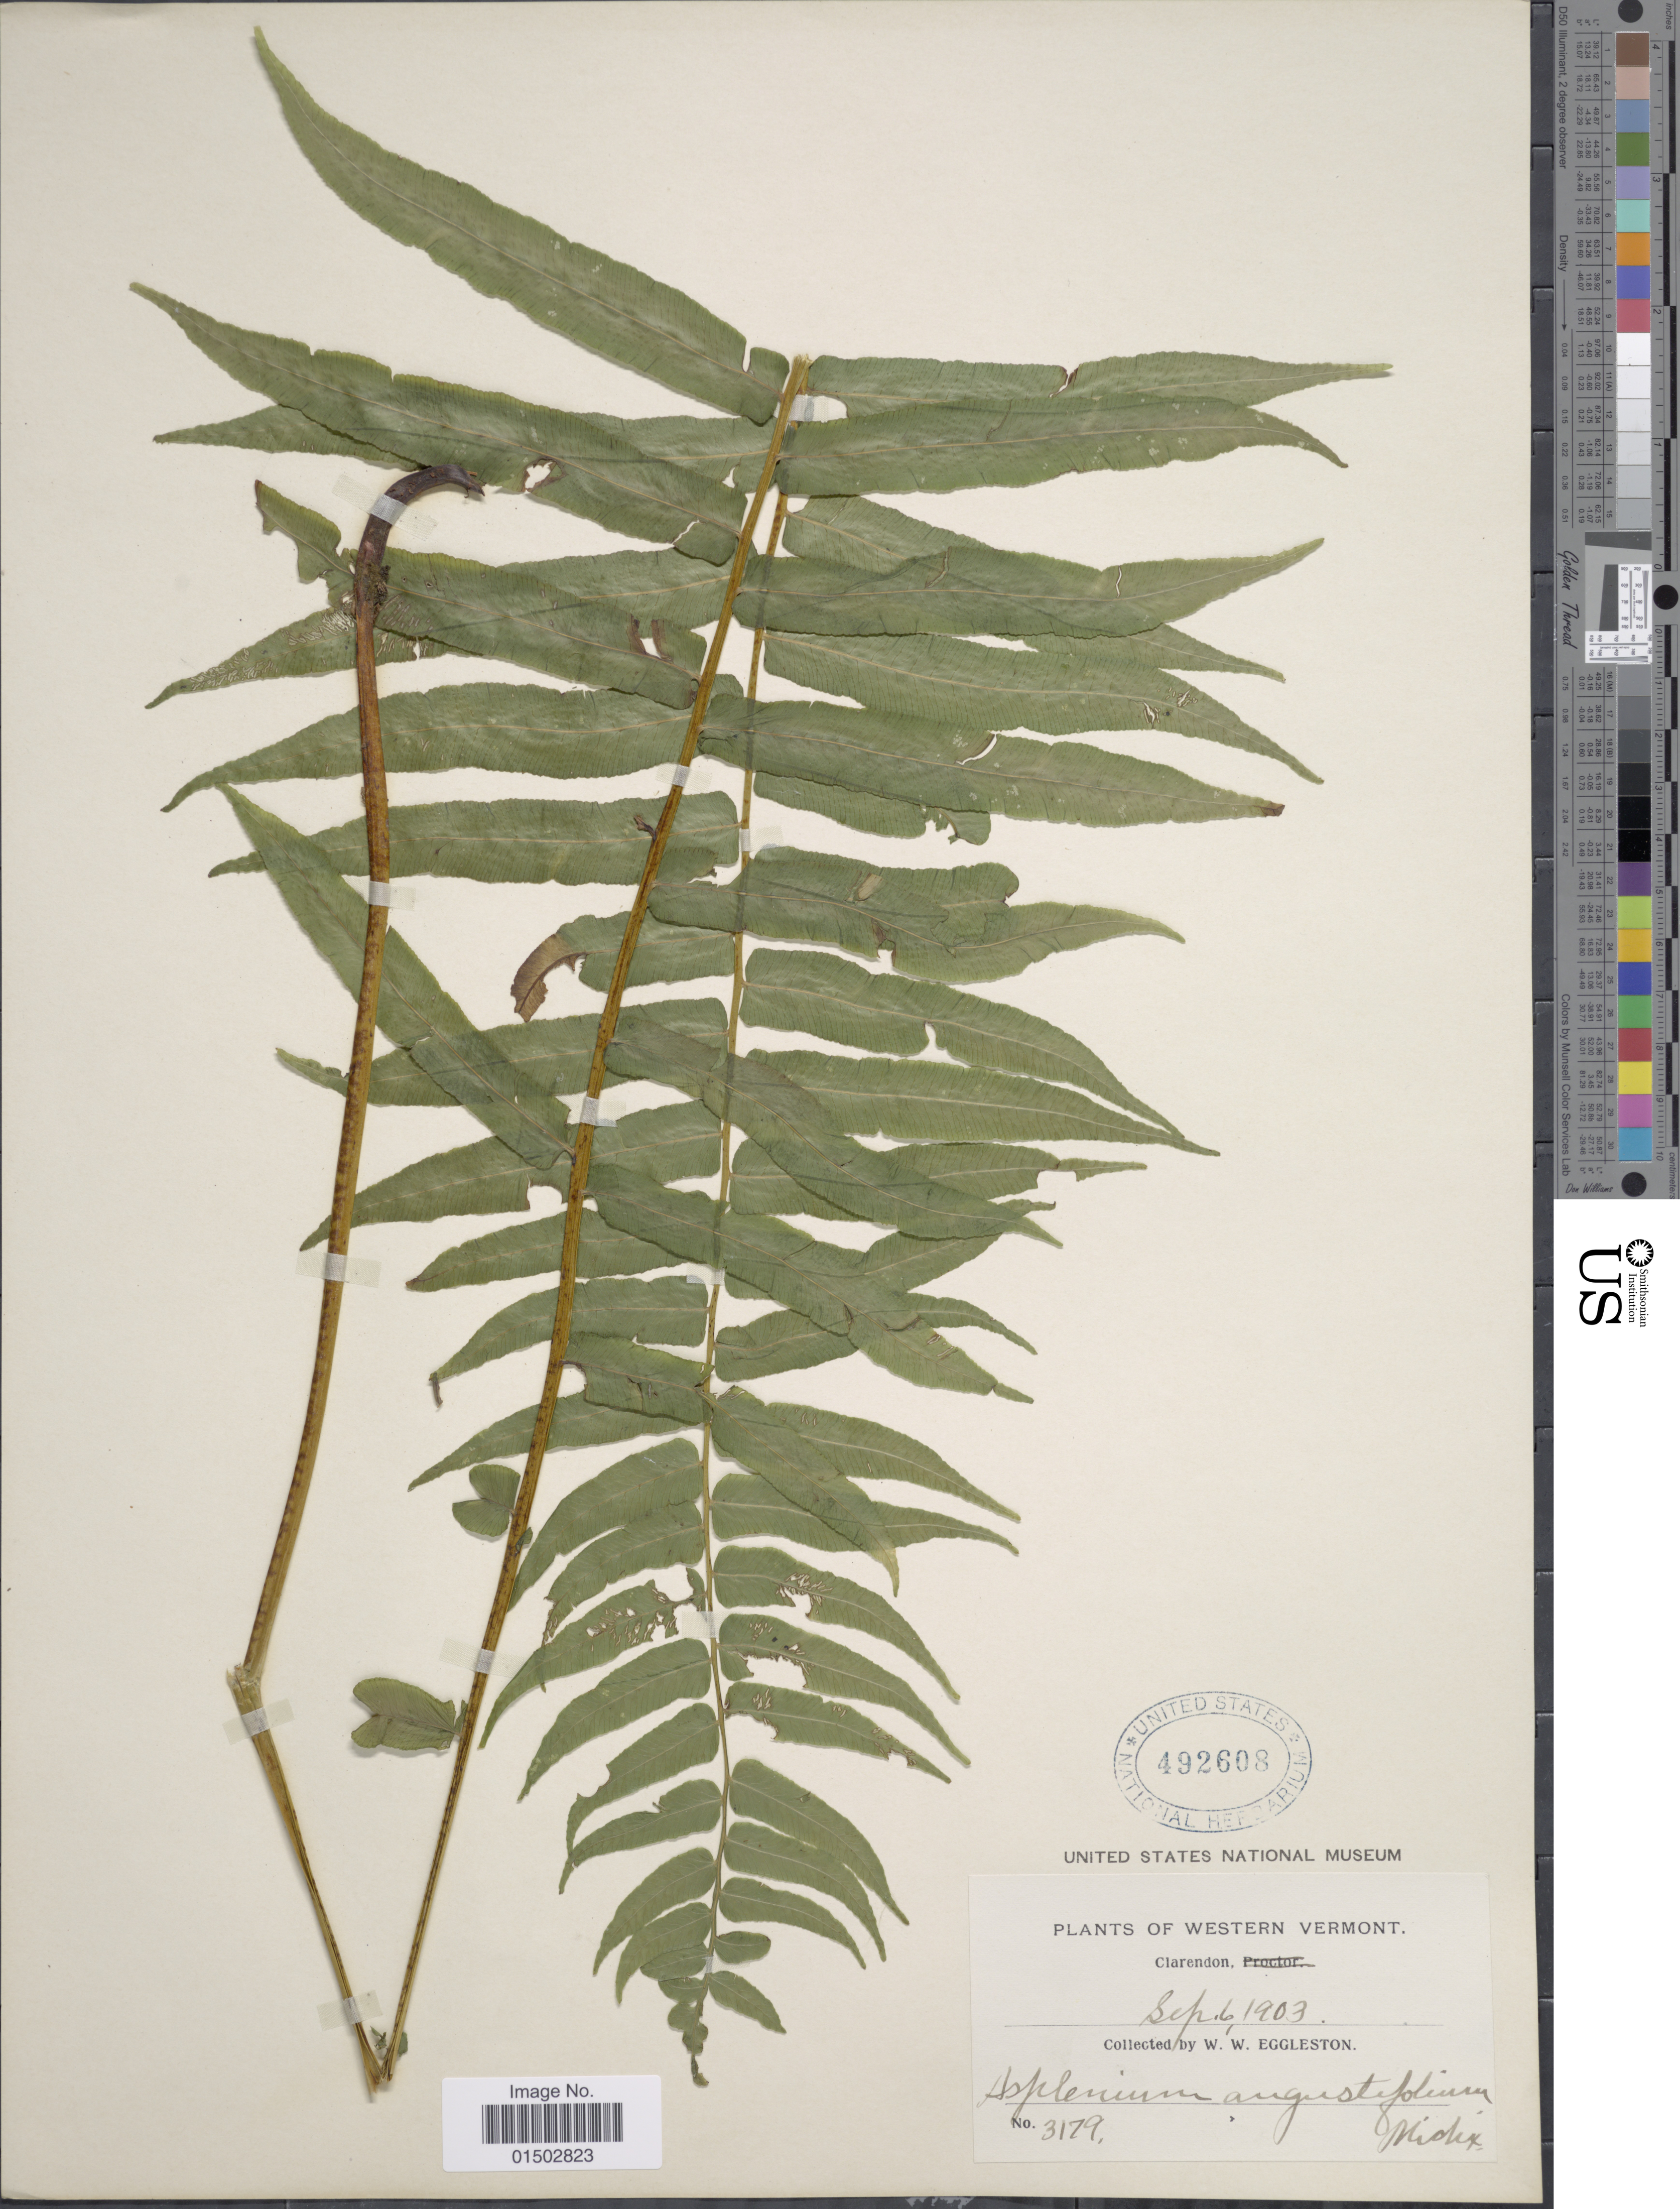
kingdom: Plantae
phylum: Tracheophyta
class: Polypodiopsida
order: Polypodiales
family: Diplaziopsidaceae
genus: Homalosorus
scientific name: Homalosorus pycnocarpos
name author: (Spreng.) Pic. Serm.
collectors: W. W. Eggleston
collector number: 3129*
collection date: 1903-09-06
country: United States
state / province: Vermont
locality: Western Vermont, Clarendon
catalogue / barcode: US 492608